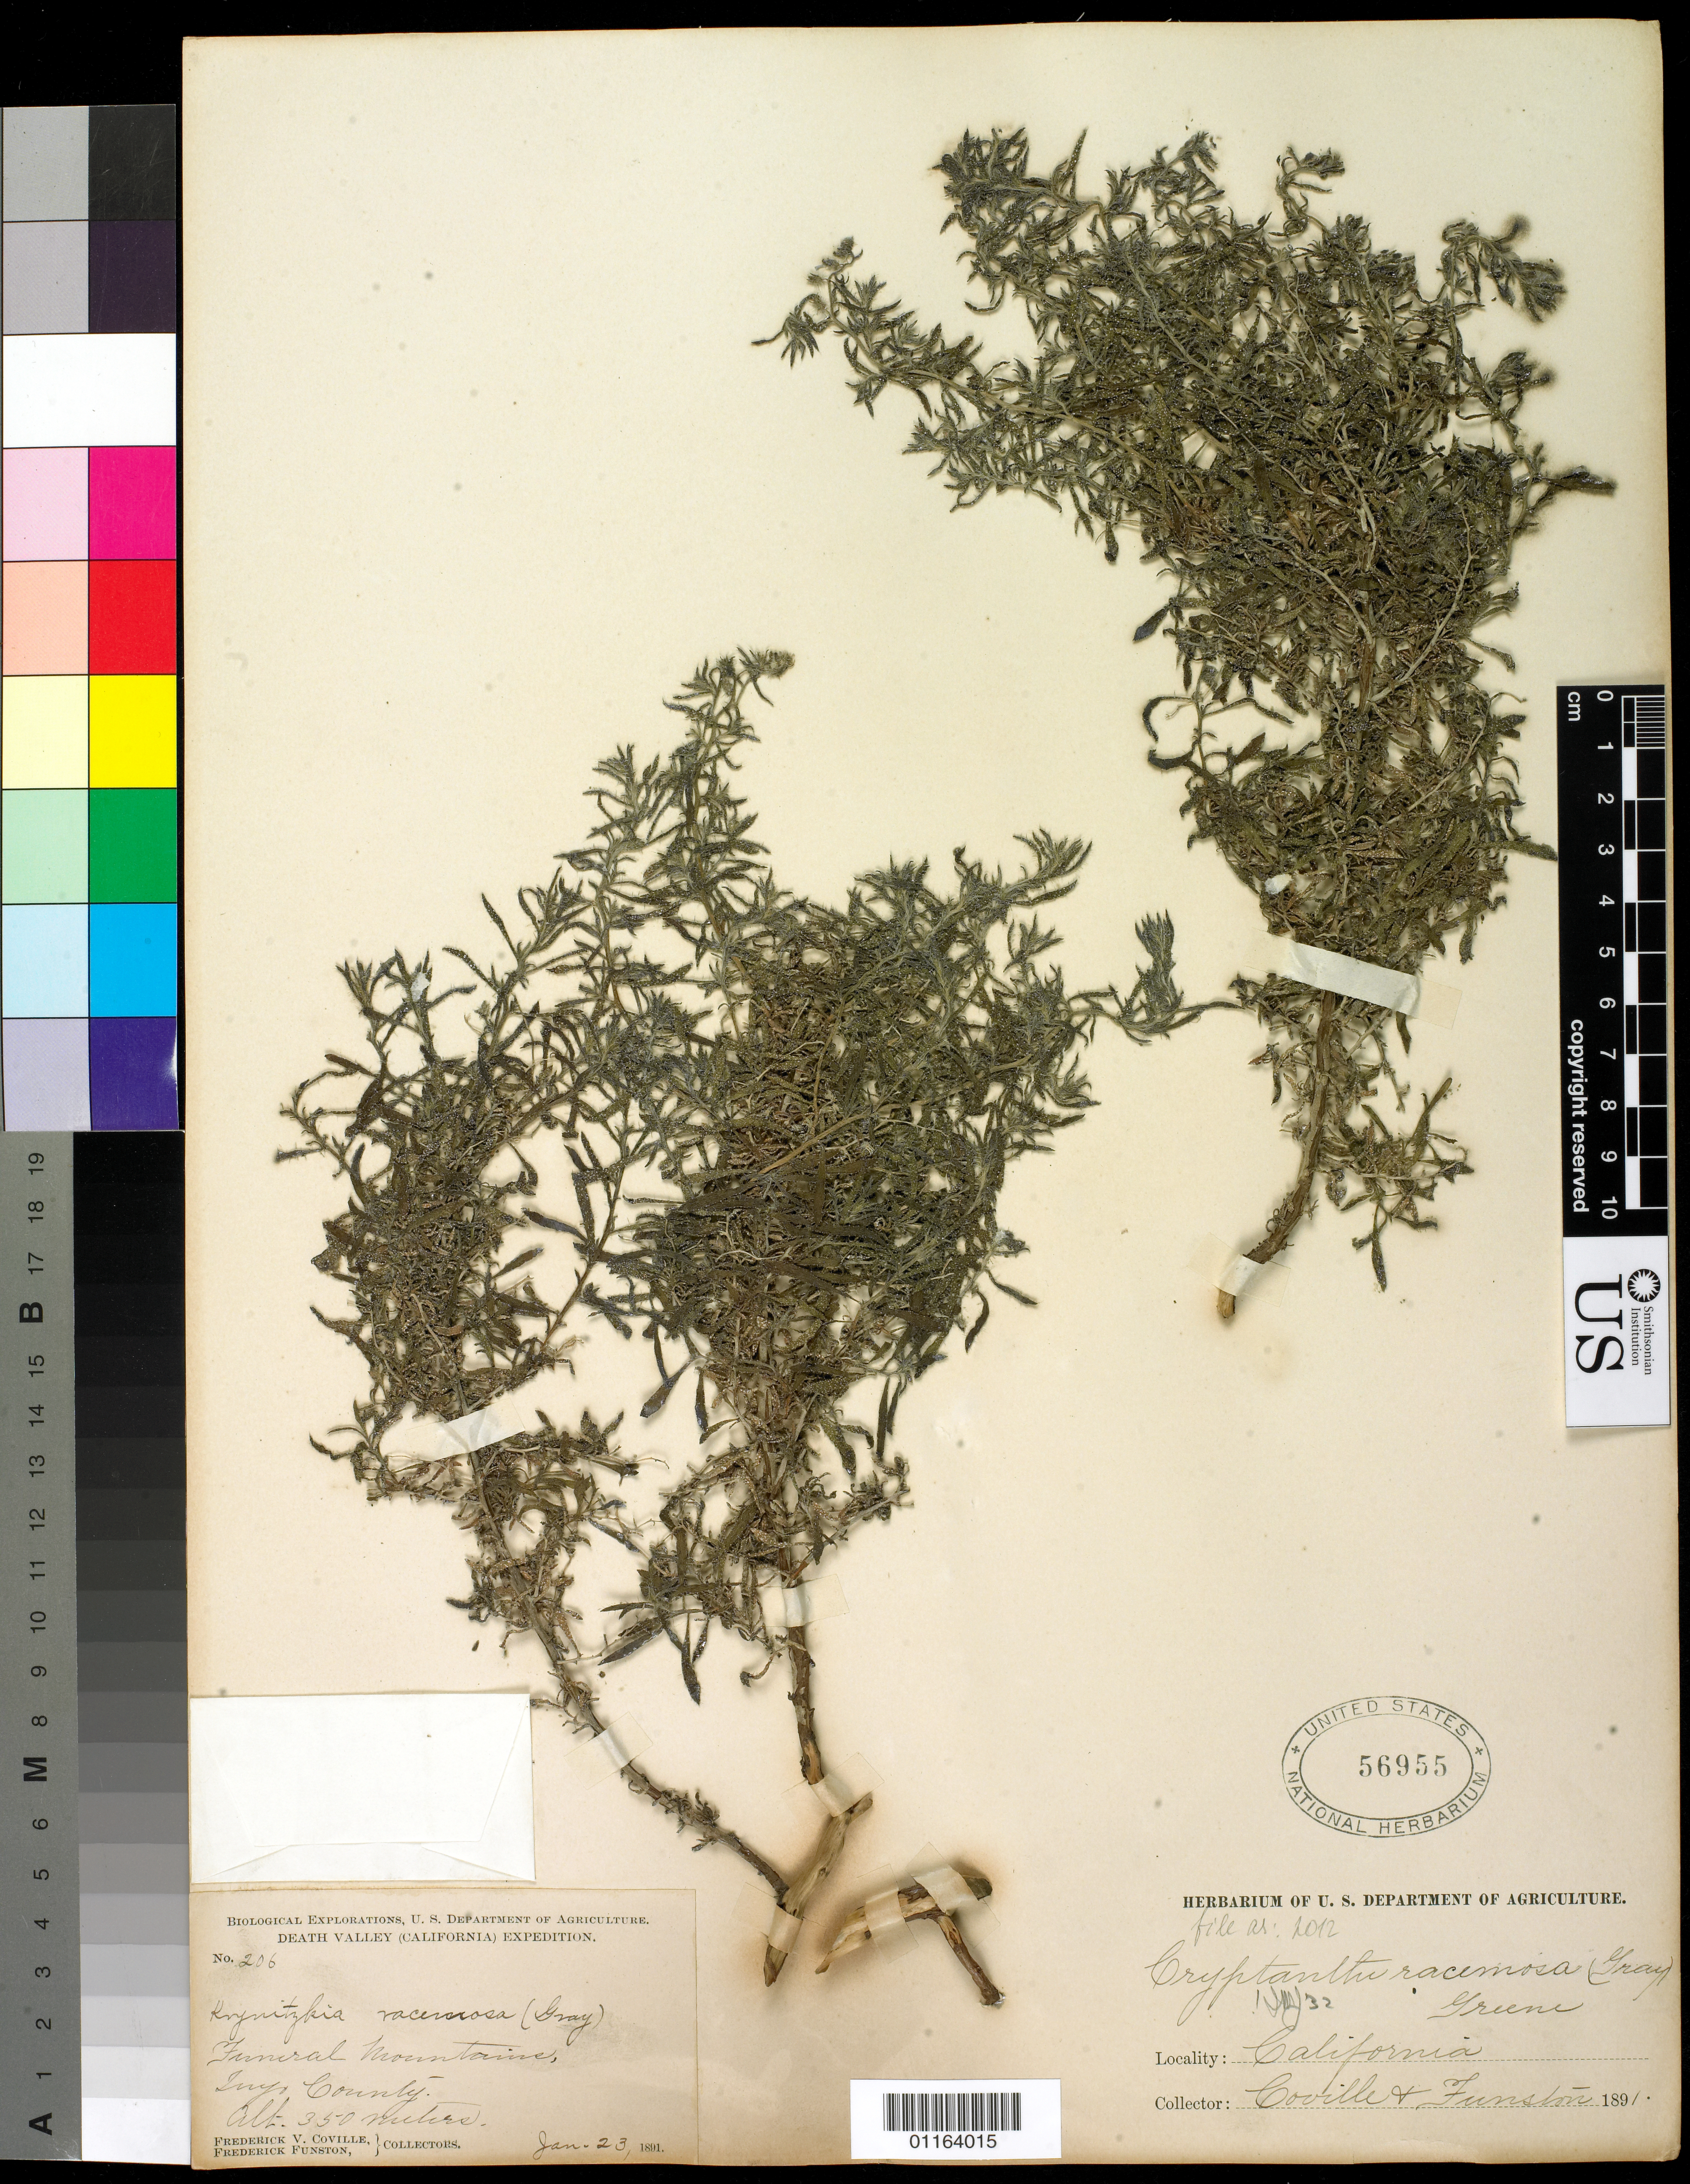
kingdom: Plantae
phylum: Tracheophyta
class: Magnoliopsida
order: Boraginales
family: Boraginaceae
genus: Cryptantha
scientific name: Cryptantha racemosa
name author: (S. Watson) Greene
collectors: F. V. Coville & F. Funston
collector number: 206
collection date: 1891-01-23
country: United States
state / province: California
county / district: Inyo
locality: Funeral Mountains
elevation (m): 350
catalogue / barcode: US 56955